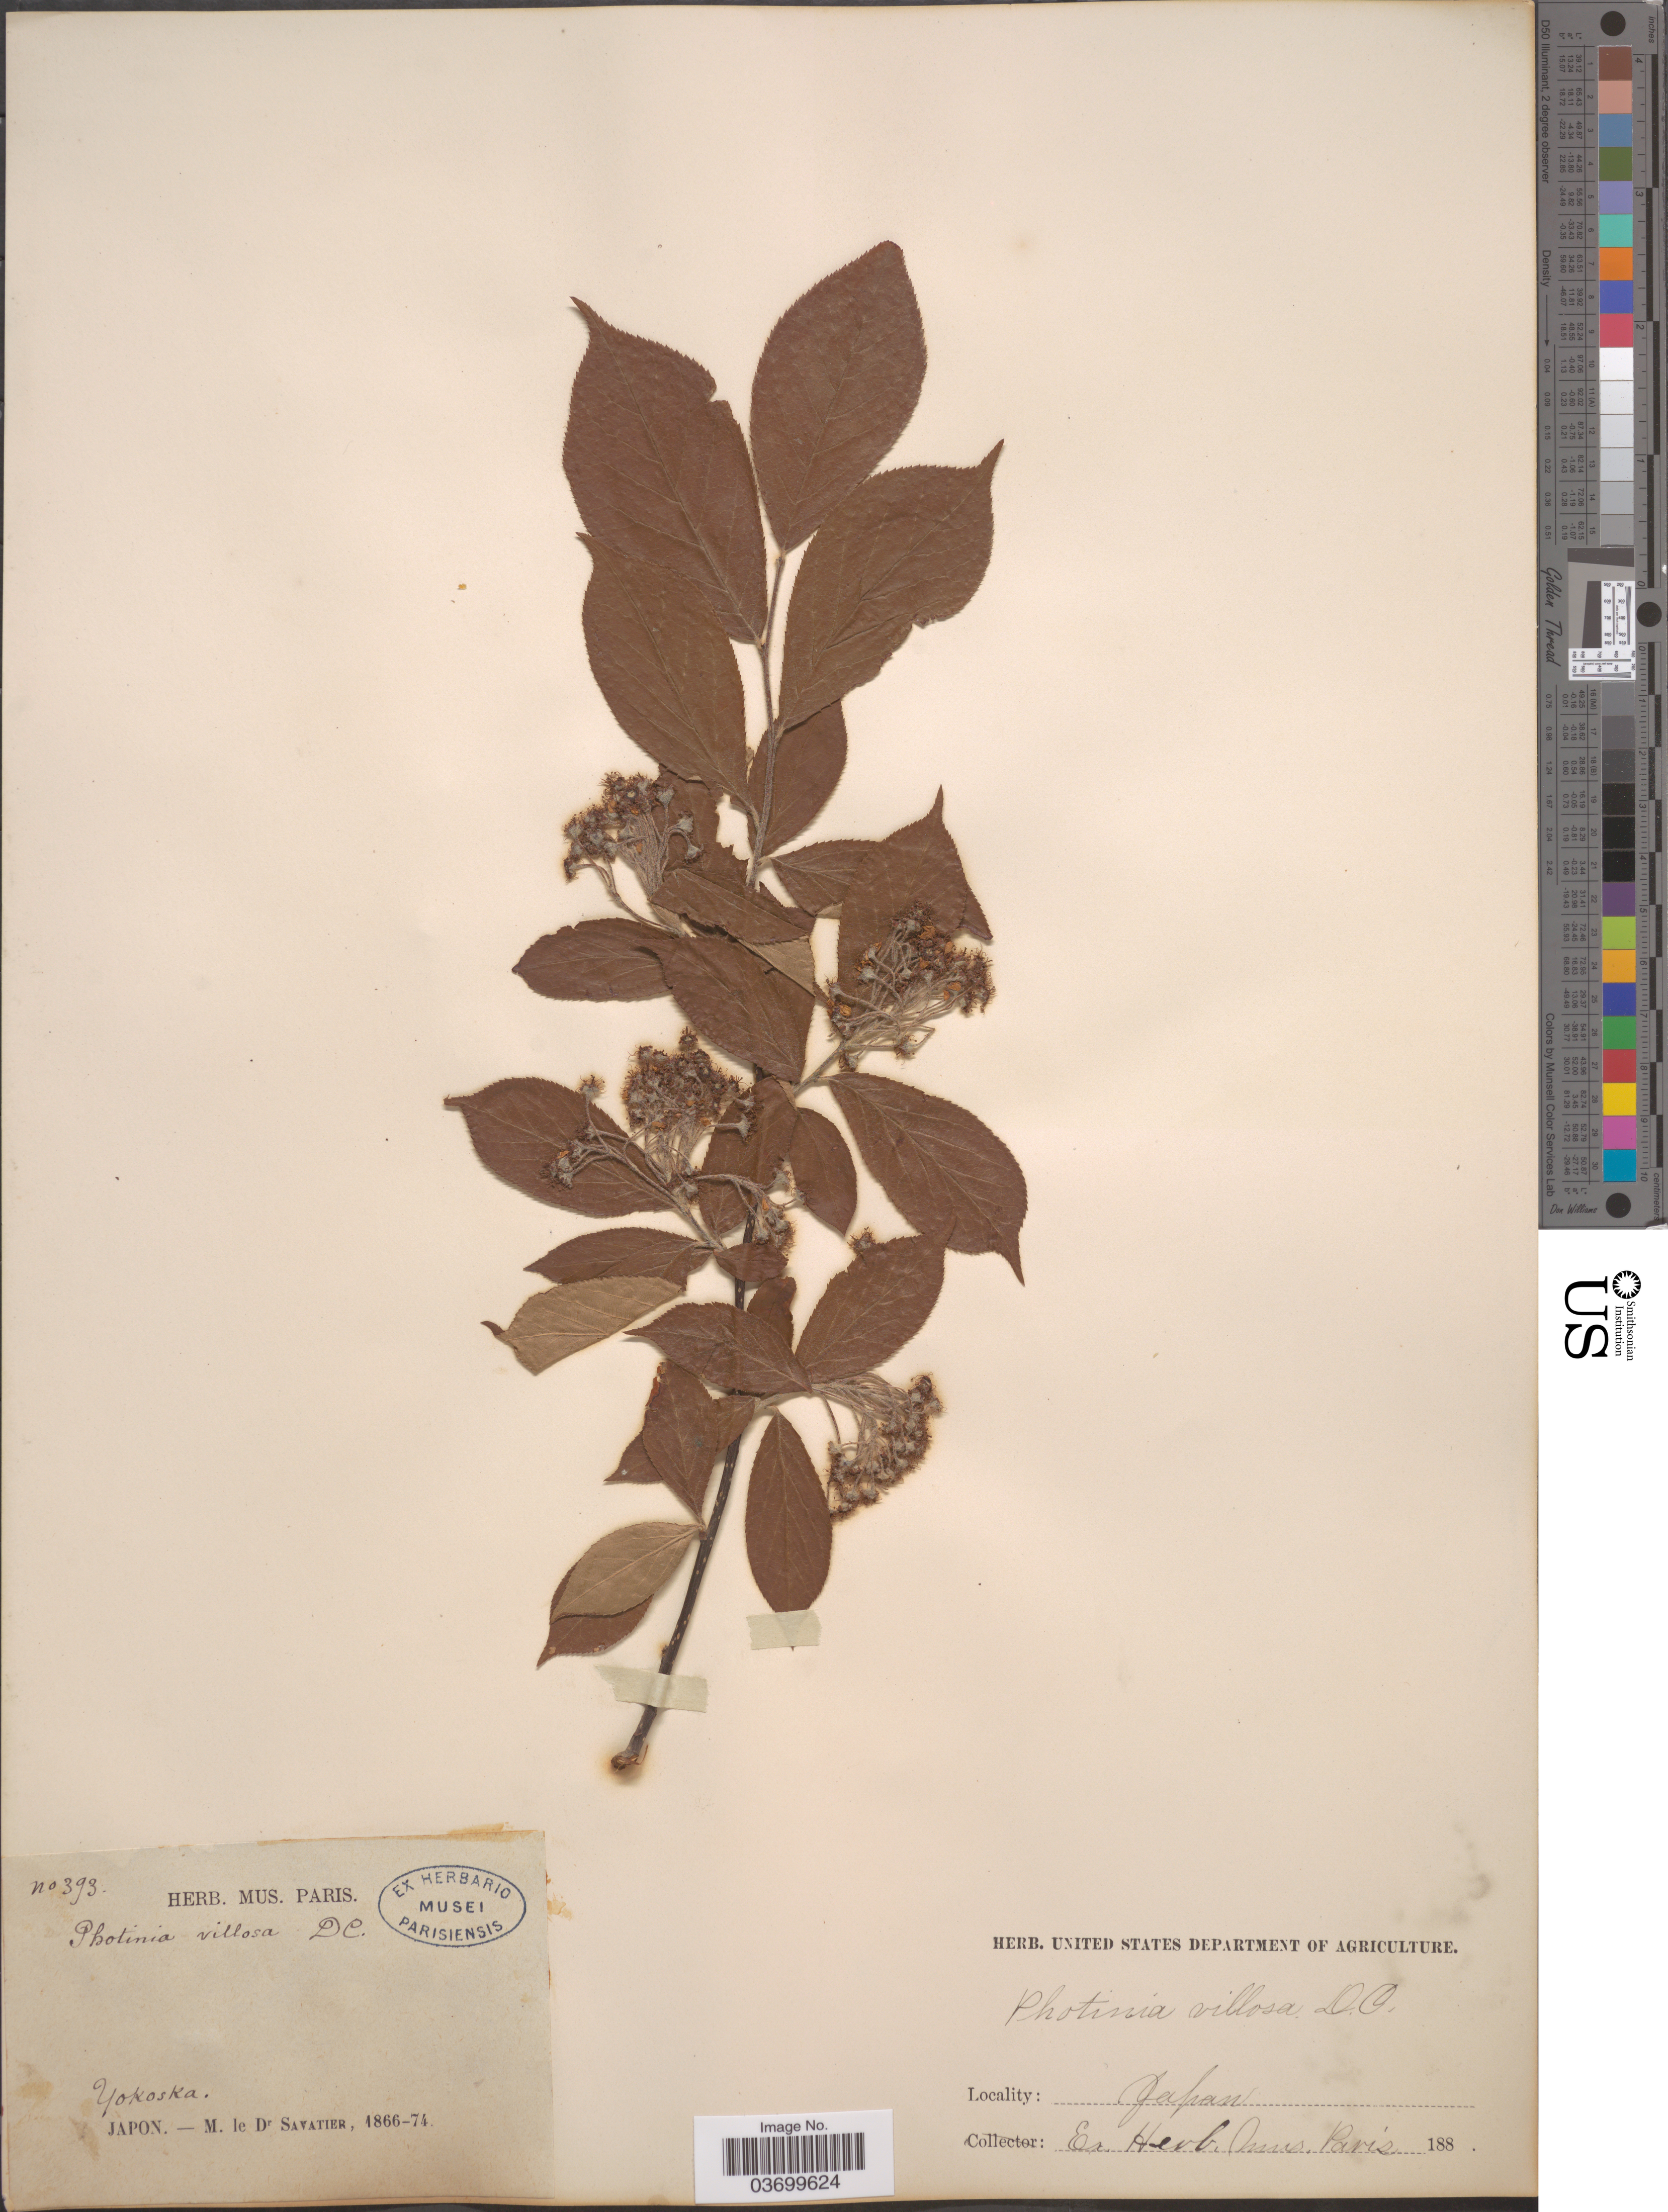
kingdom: Plantae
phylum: Tracheophyta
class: Magnoliopsida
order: Rosales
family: Rosaceae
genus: Photinia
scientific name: Photinia villosa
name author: (DC.) Thunb.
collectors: M. Savatier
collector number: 393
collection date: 1866/1874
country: Japan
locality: Yokoska.